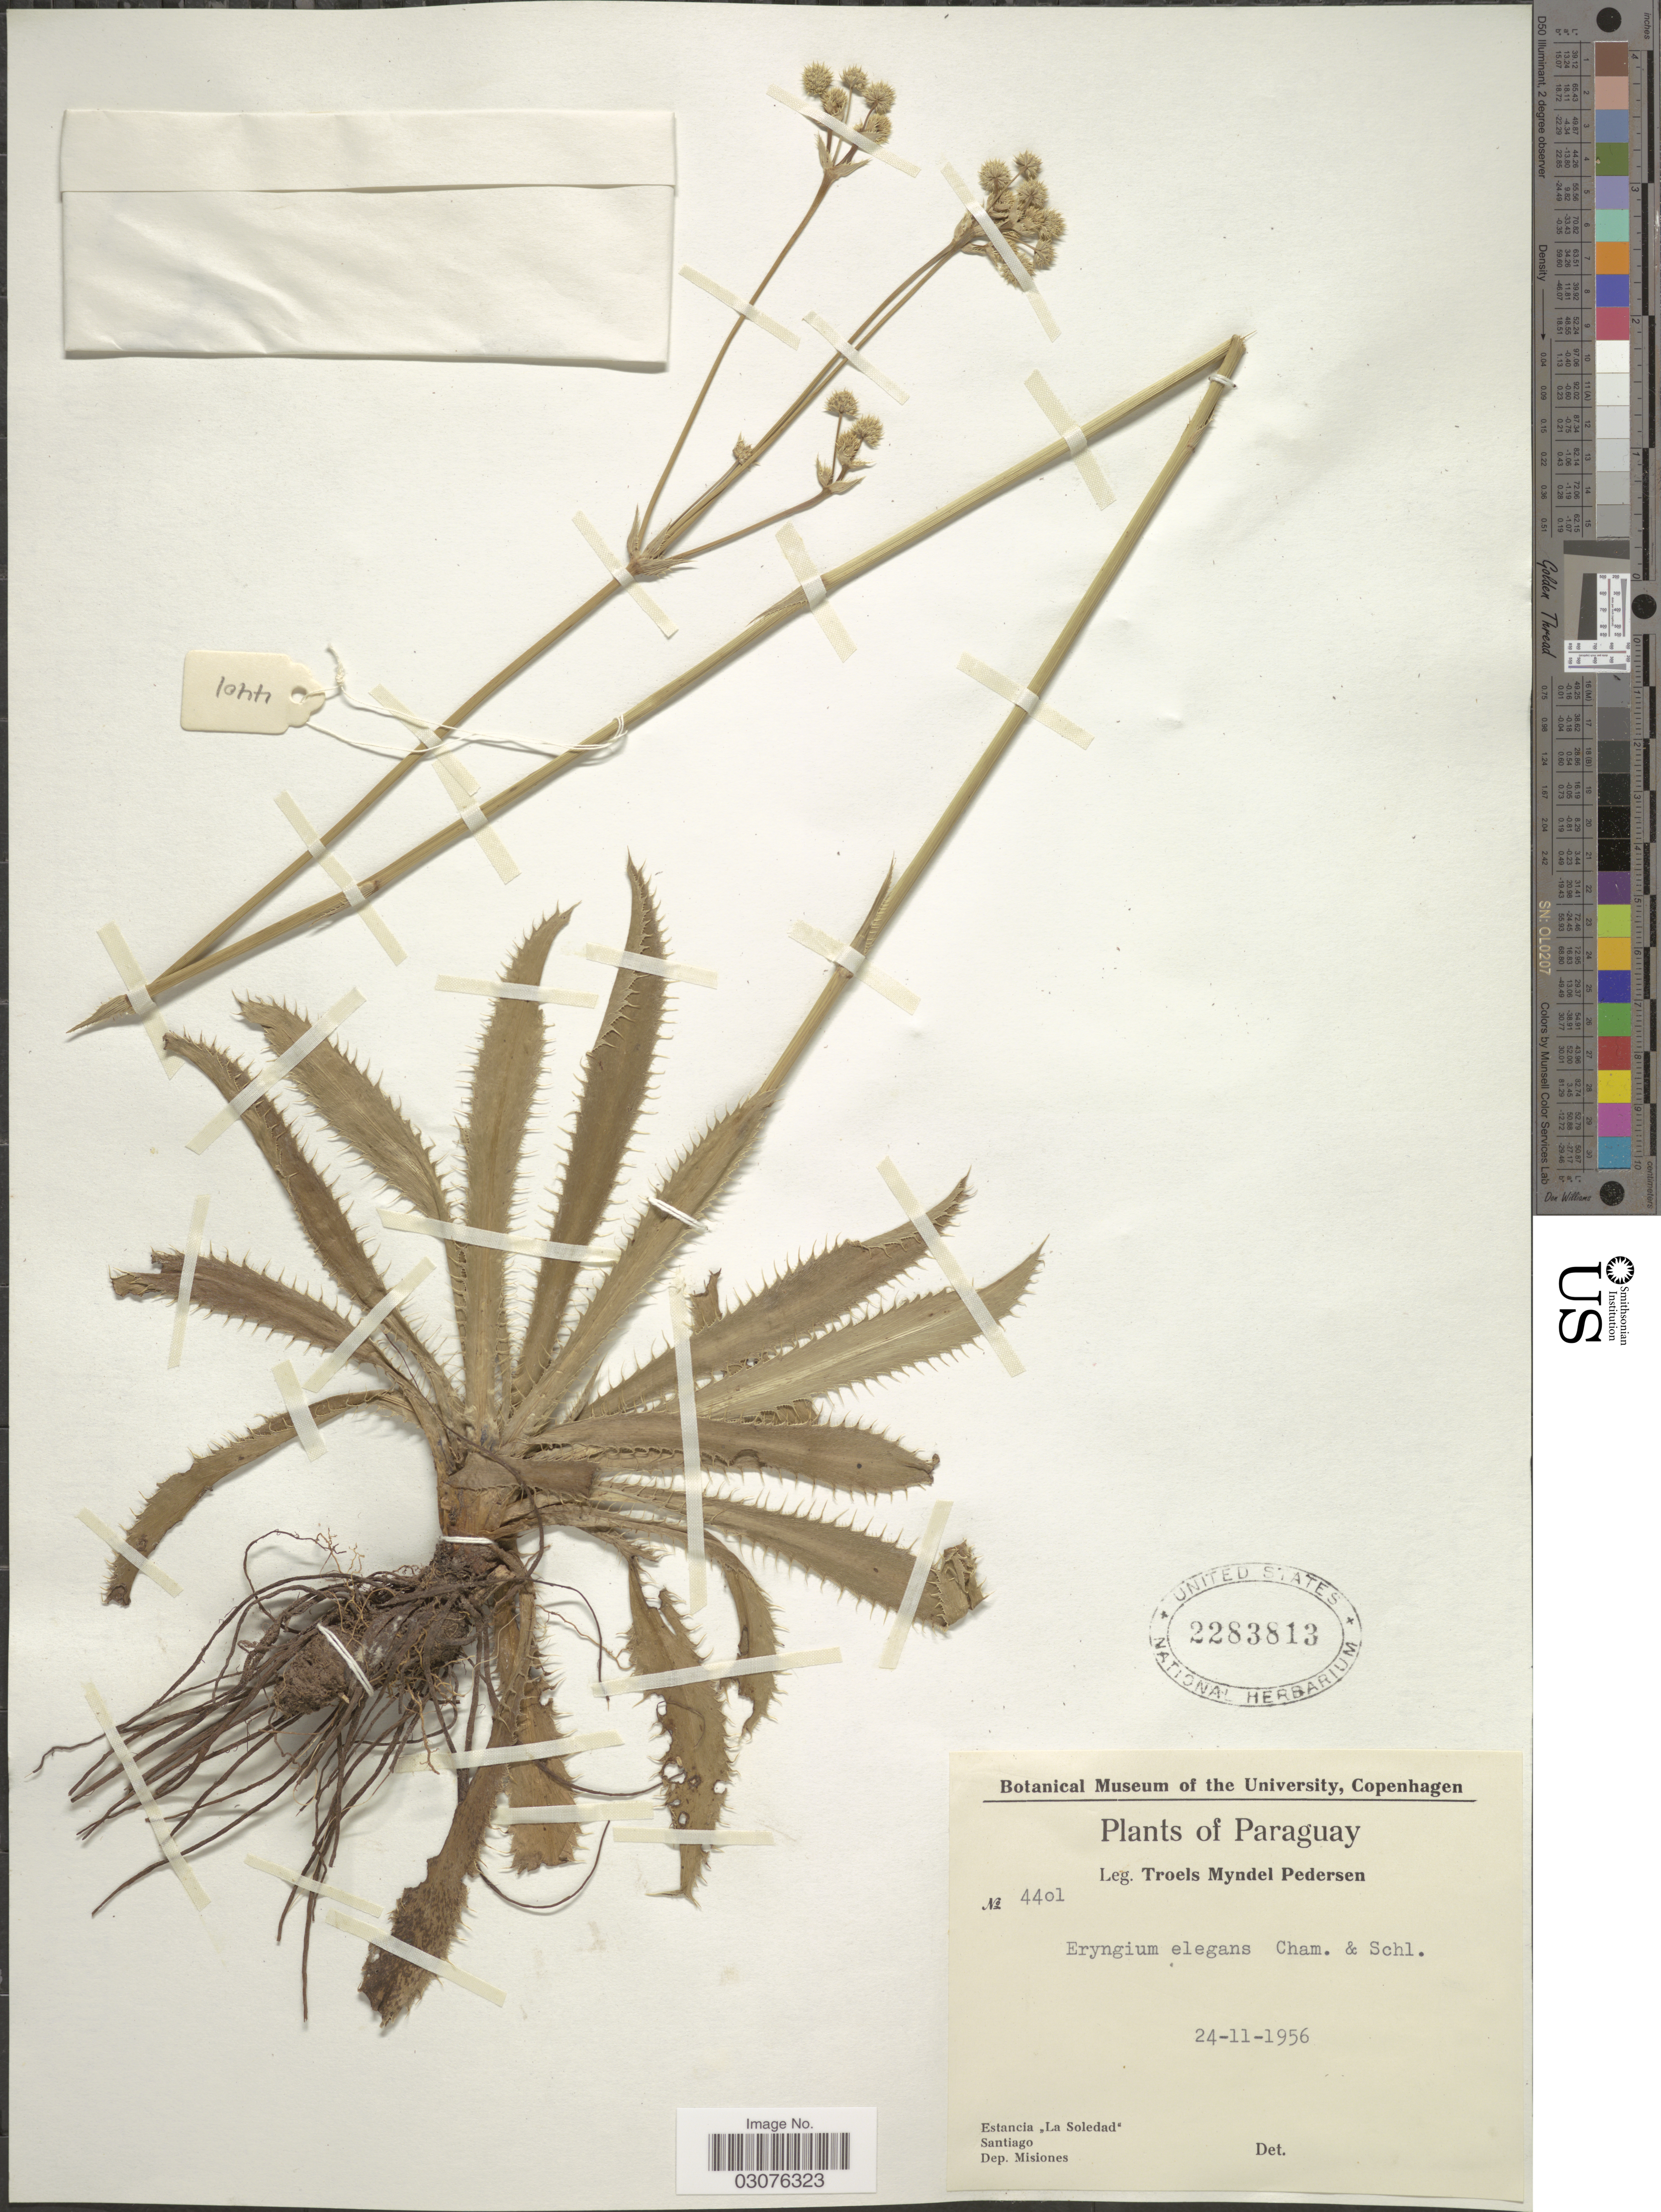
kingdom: Plantae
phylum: Tracheophyta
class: Magnoliopsida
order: Apiales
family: Apiaceae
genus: Eryngium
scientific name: Eryngium elegans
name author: Cham. ex Schltdl.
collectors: T. Pederson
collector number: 4401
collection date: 1956-11-24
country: Paraguay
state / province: Misiones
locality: Estancia "La Soledad". Santiago. Dep. Misiones.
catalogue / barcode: US 2283813